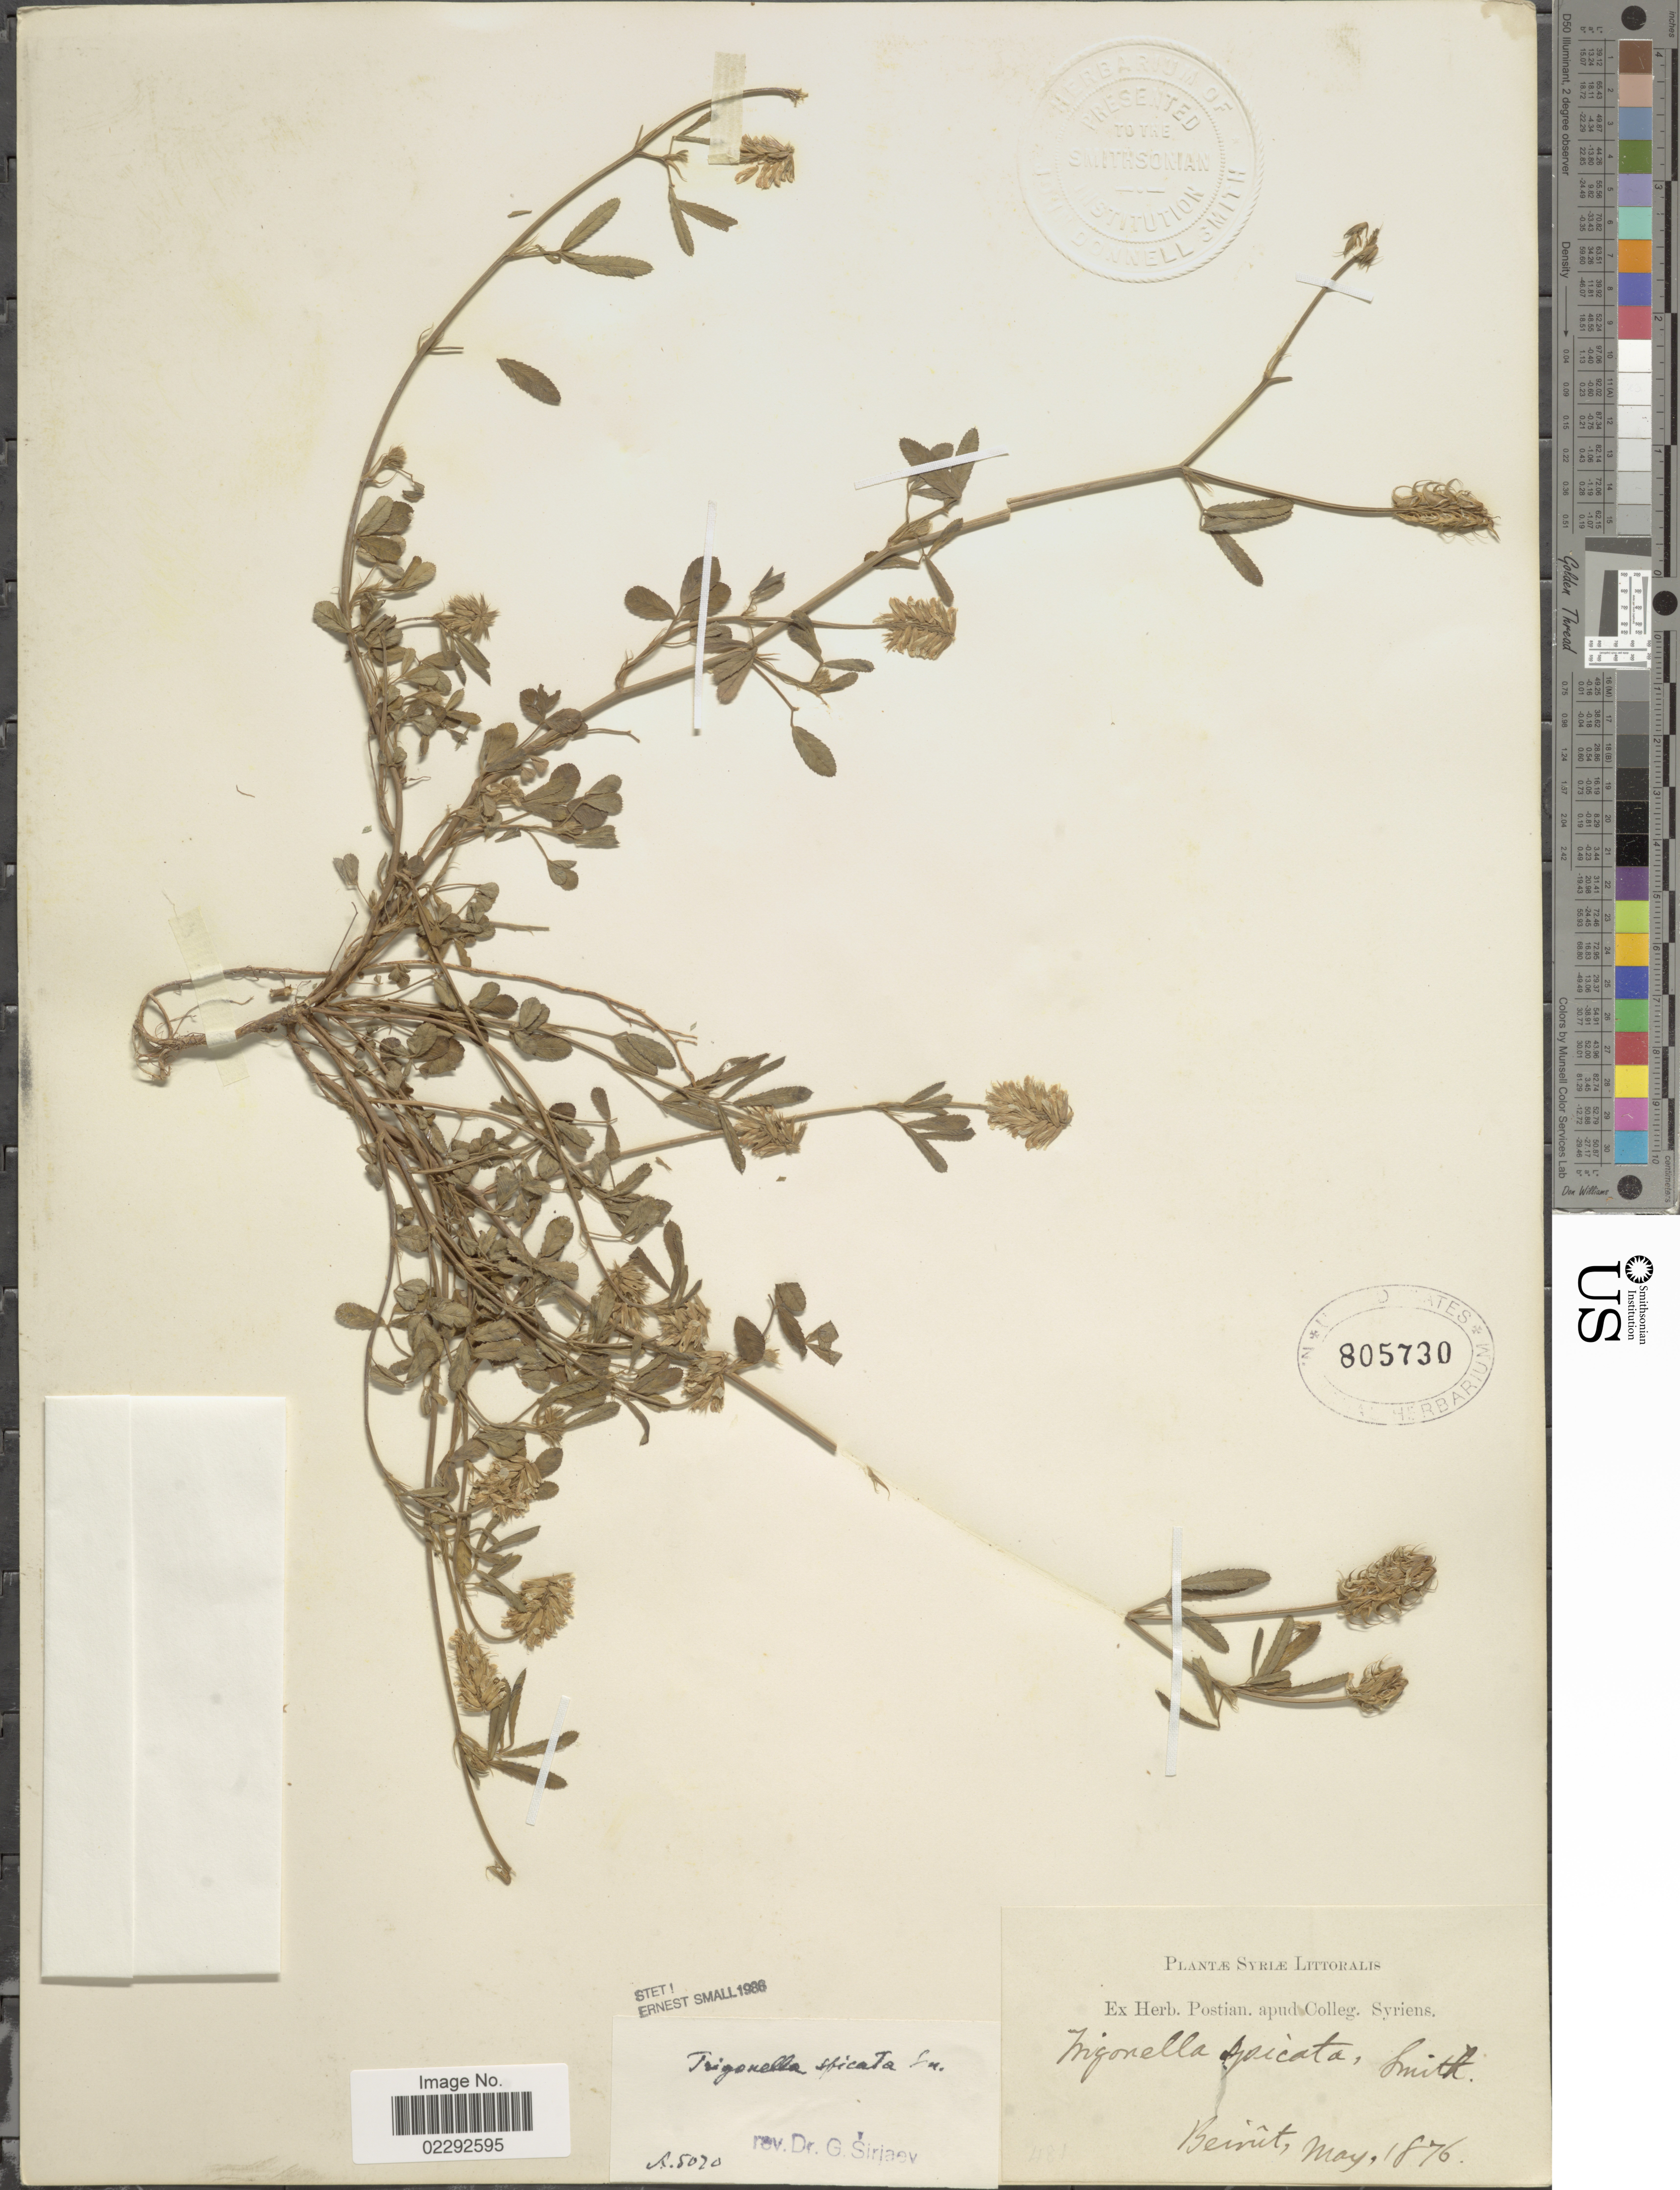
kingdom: Plantae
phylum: Tracheophyta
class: Magnoliopsida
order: Fabales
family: Fabaceae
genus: Trigonella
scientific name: Trigonella spicata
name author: Sibth. & Sm.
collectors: ex herb. Postian. apud Colleg. Syriens. Protest. USE "Fannie P. A. Shepard" (10308853) AS PRIMARY COLLECTOR INSTEAD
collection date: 1876-05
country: Syria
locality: Syriae Littoralis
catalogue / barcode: US 805730